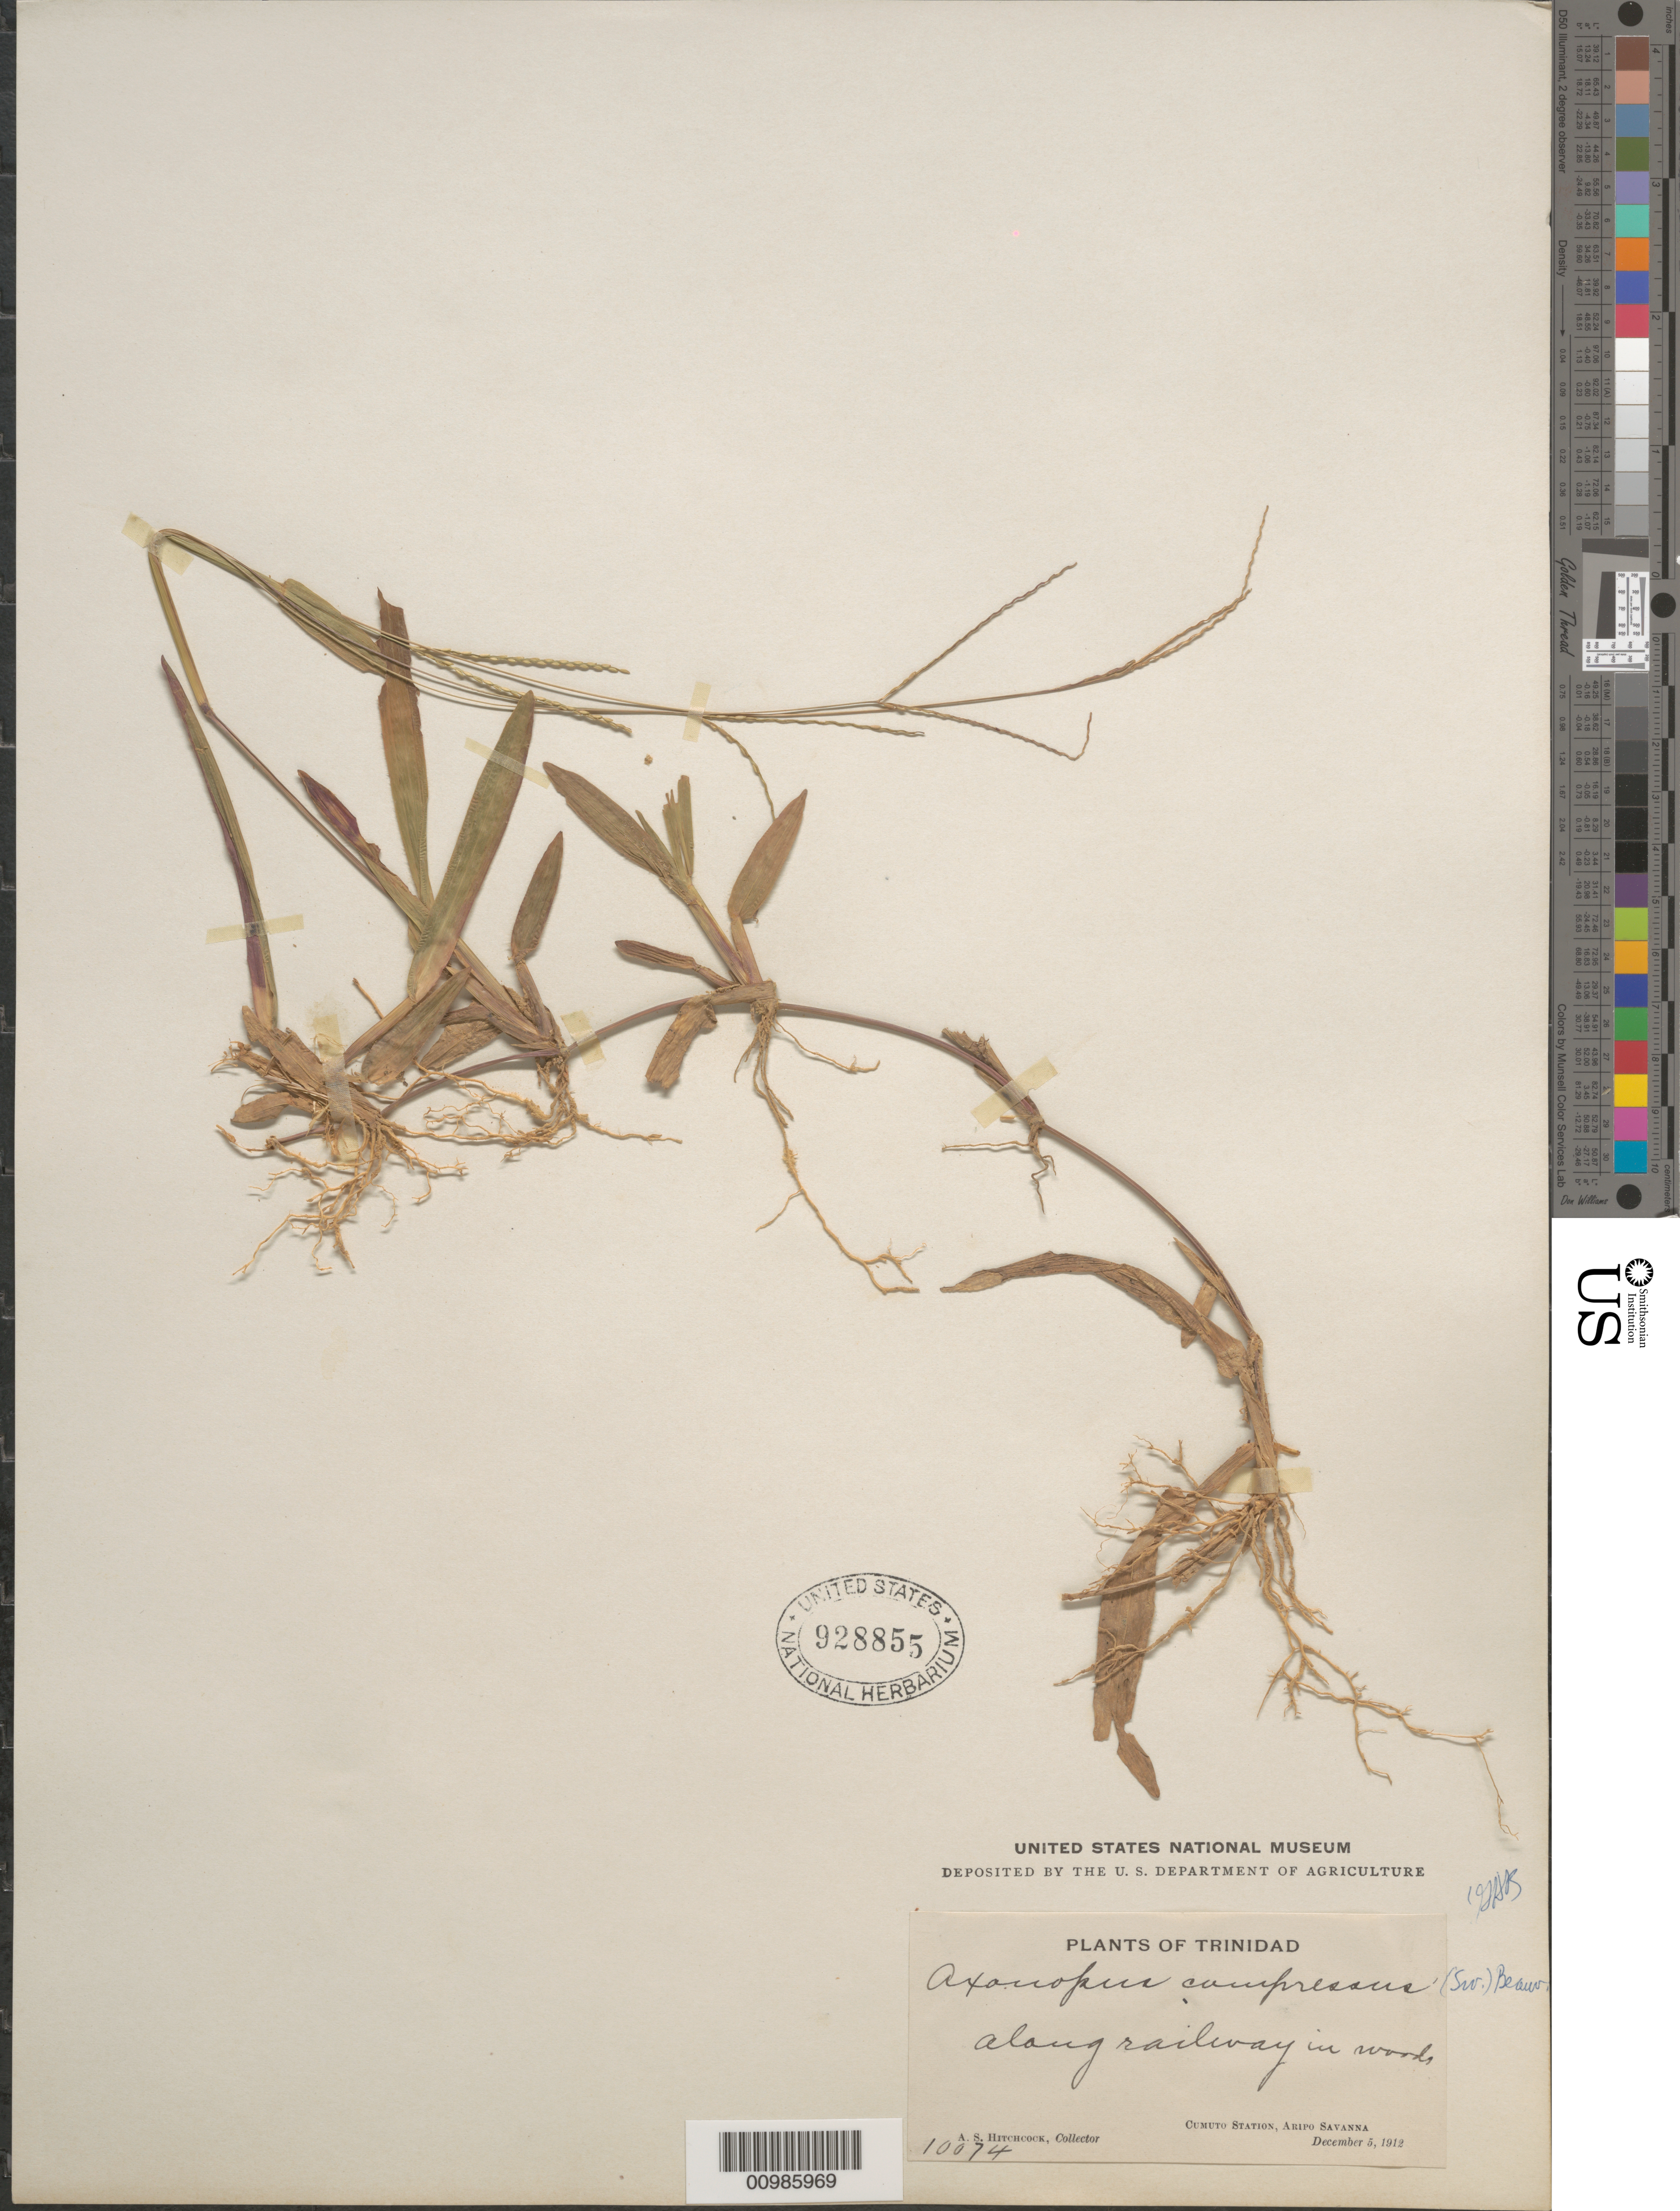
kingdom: Plantae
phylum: Tracheophyta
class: Liliopsida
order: Poales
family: Poaceae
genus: Axonopus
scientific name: Axonopus compressus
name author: (Sw.) P. Beauv.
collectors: A. S. Hitchcock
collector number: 10074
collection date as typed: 05 Dec 1912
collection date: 1912-12-05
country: Trinidad and Tobago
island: Trinidad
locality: Cumuto Station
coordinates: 0 N, 0 E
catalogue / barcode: US 928855